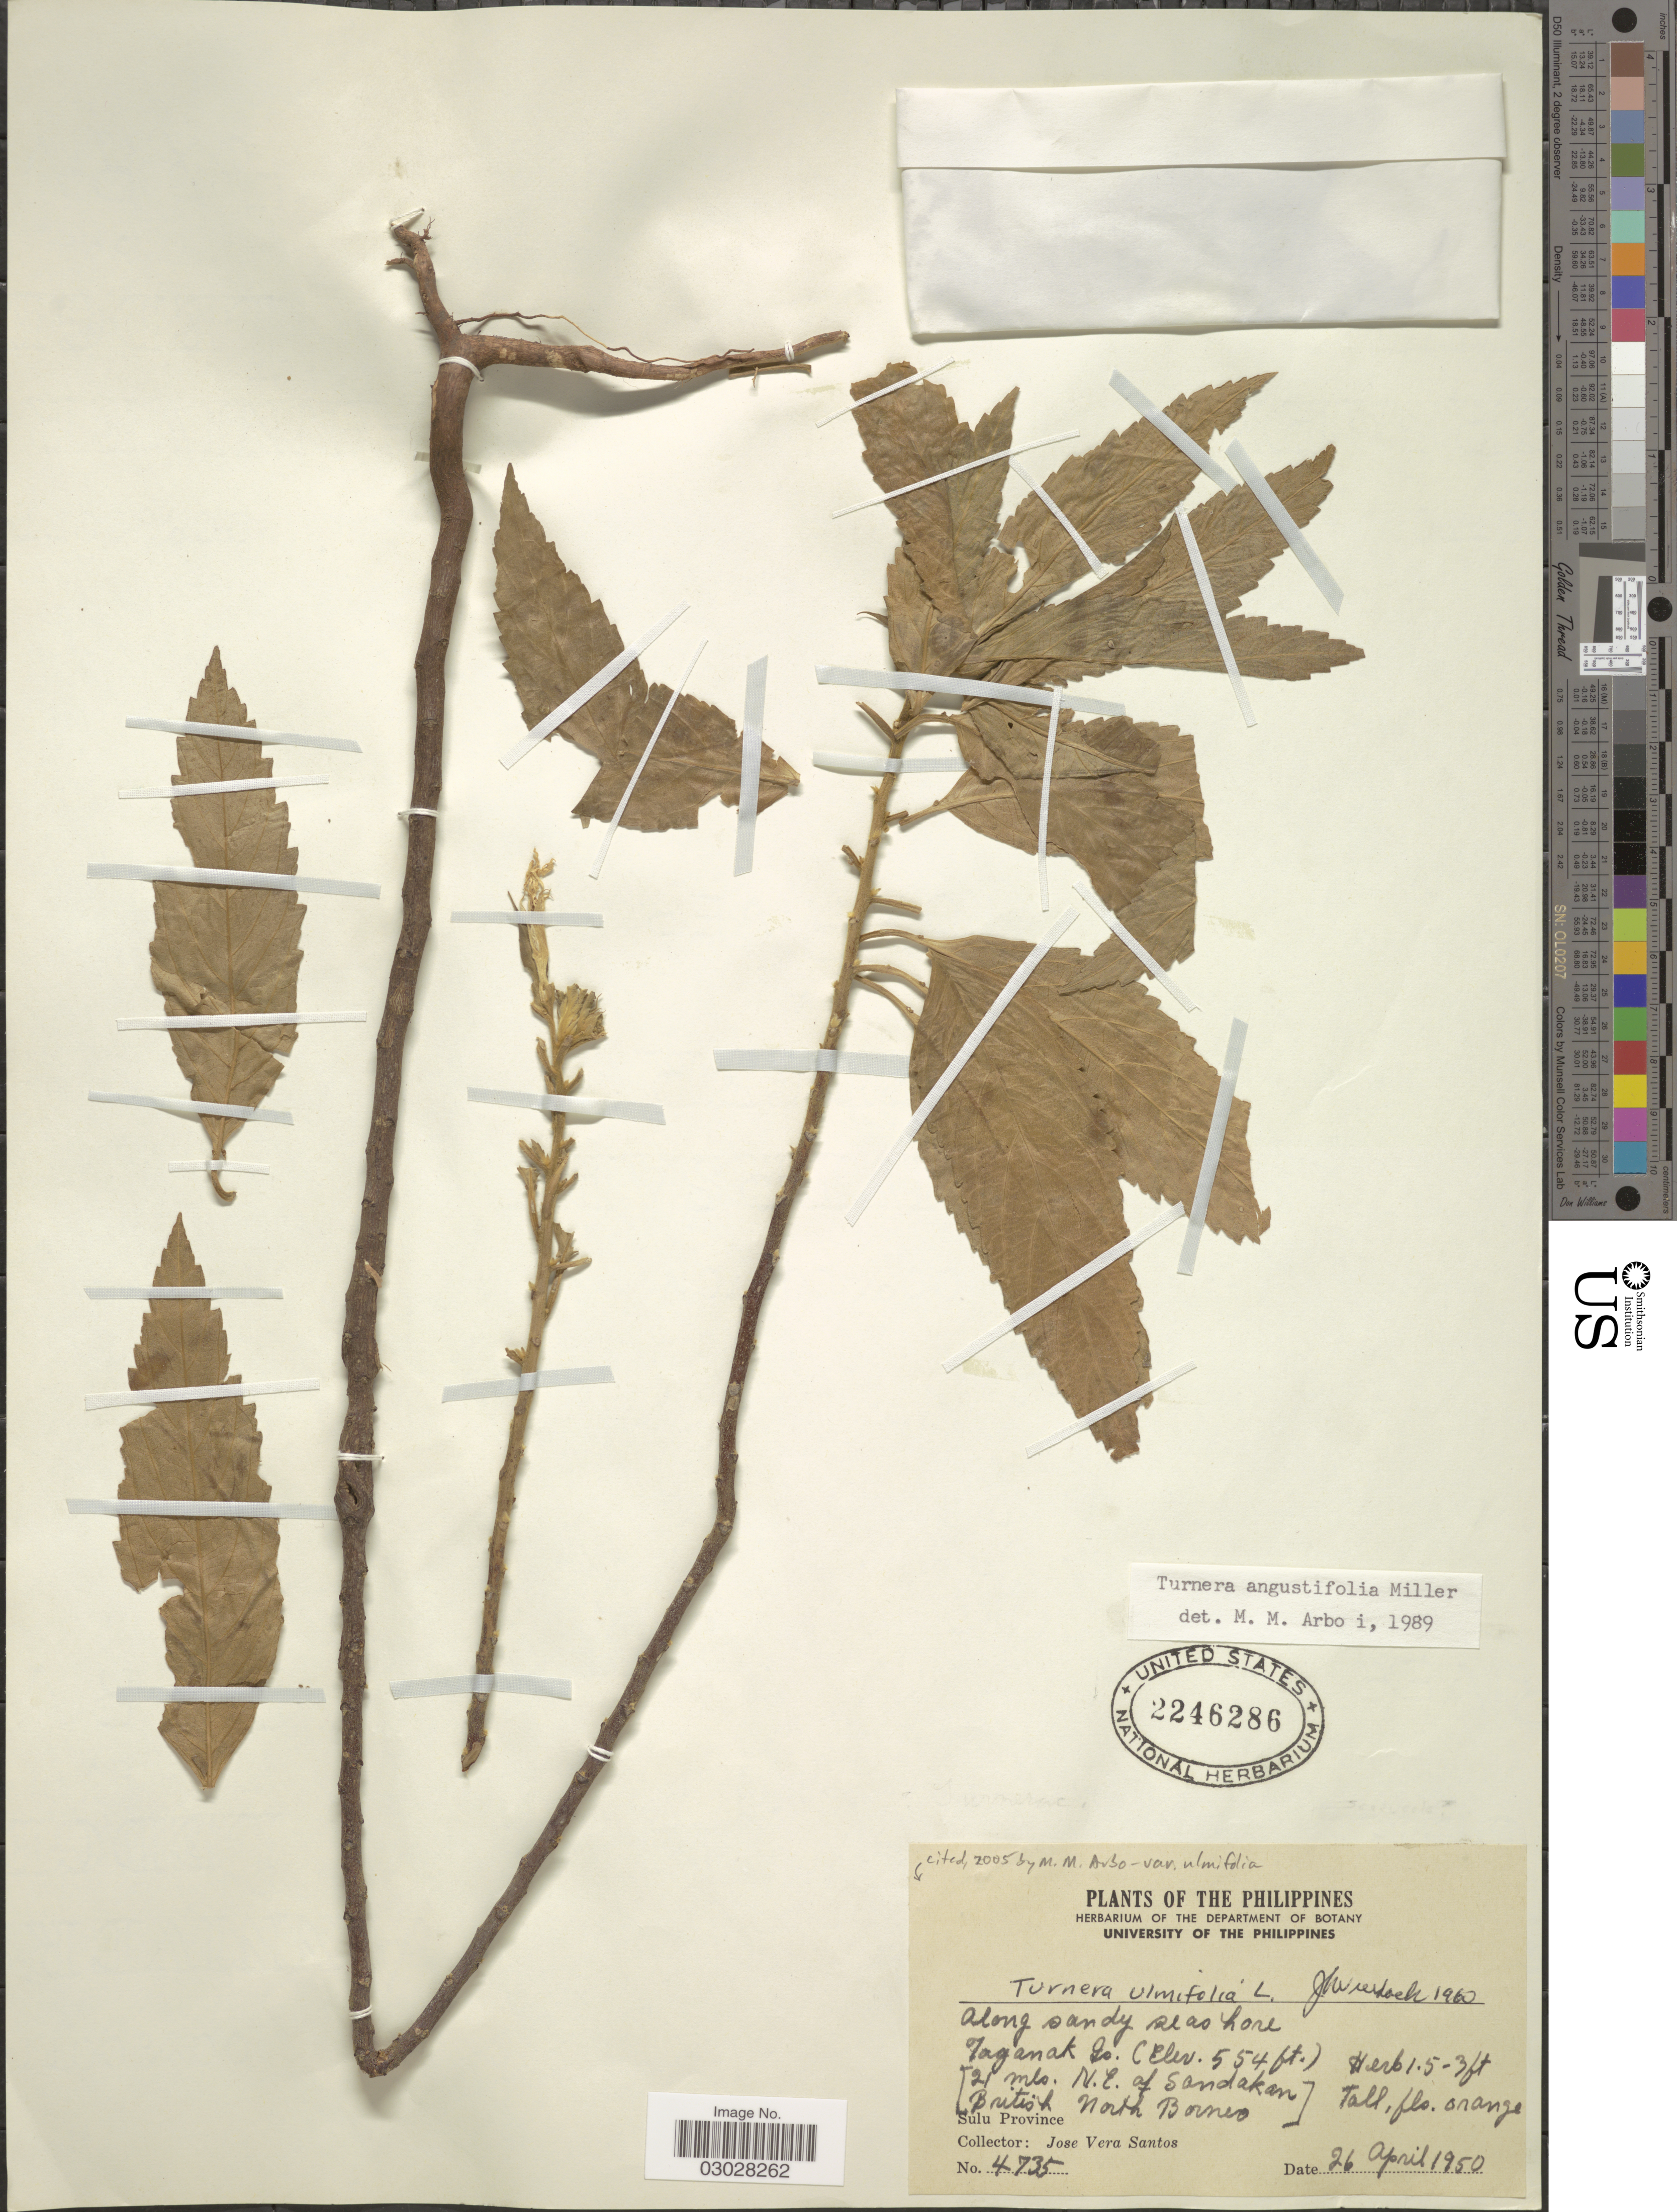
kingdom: Plantae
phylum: Tracheophyta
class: Magnoliopsida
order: Malpighiales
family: Turneraceae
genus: Turnera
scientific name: Turnera ulmifolia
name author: L.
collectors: J. Santos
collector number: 4735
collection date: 1950-04-26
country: Philippines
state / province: Muslim Mindanao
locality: Along sandy seashore. Taganak Is. [21 mls. N. E. of Sandakan. British North Borneo]. Sulu Province.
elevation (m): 169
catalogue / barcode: US 2246286